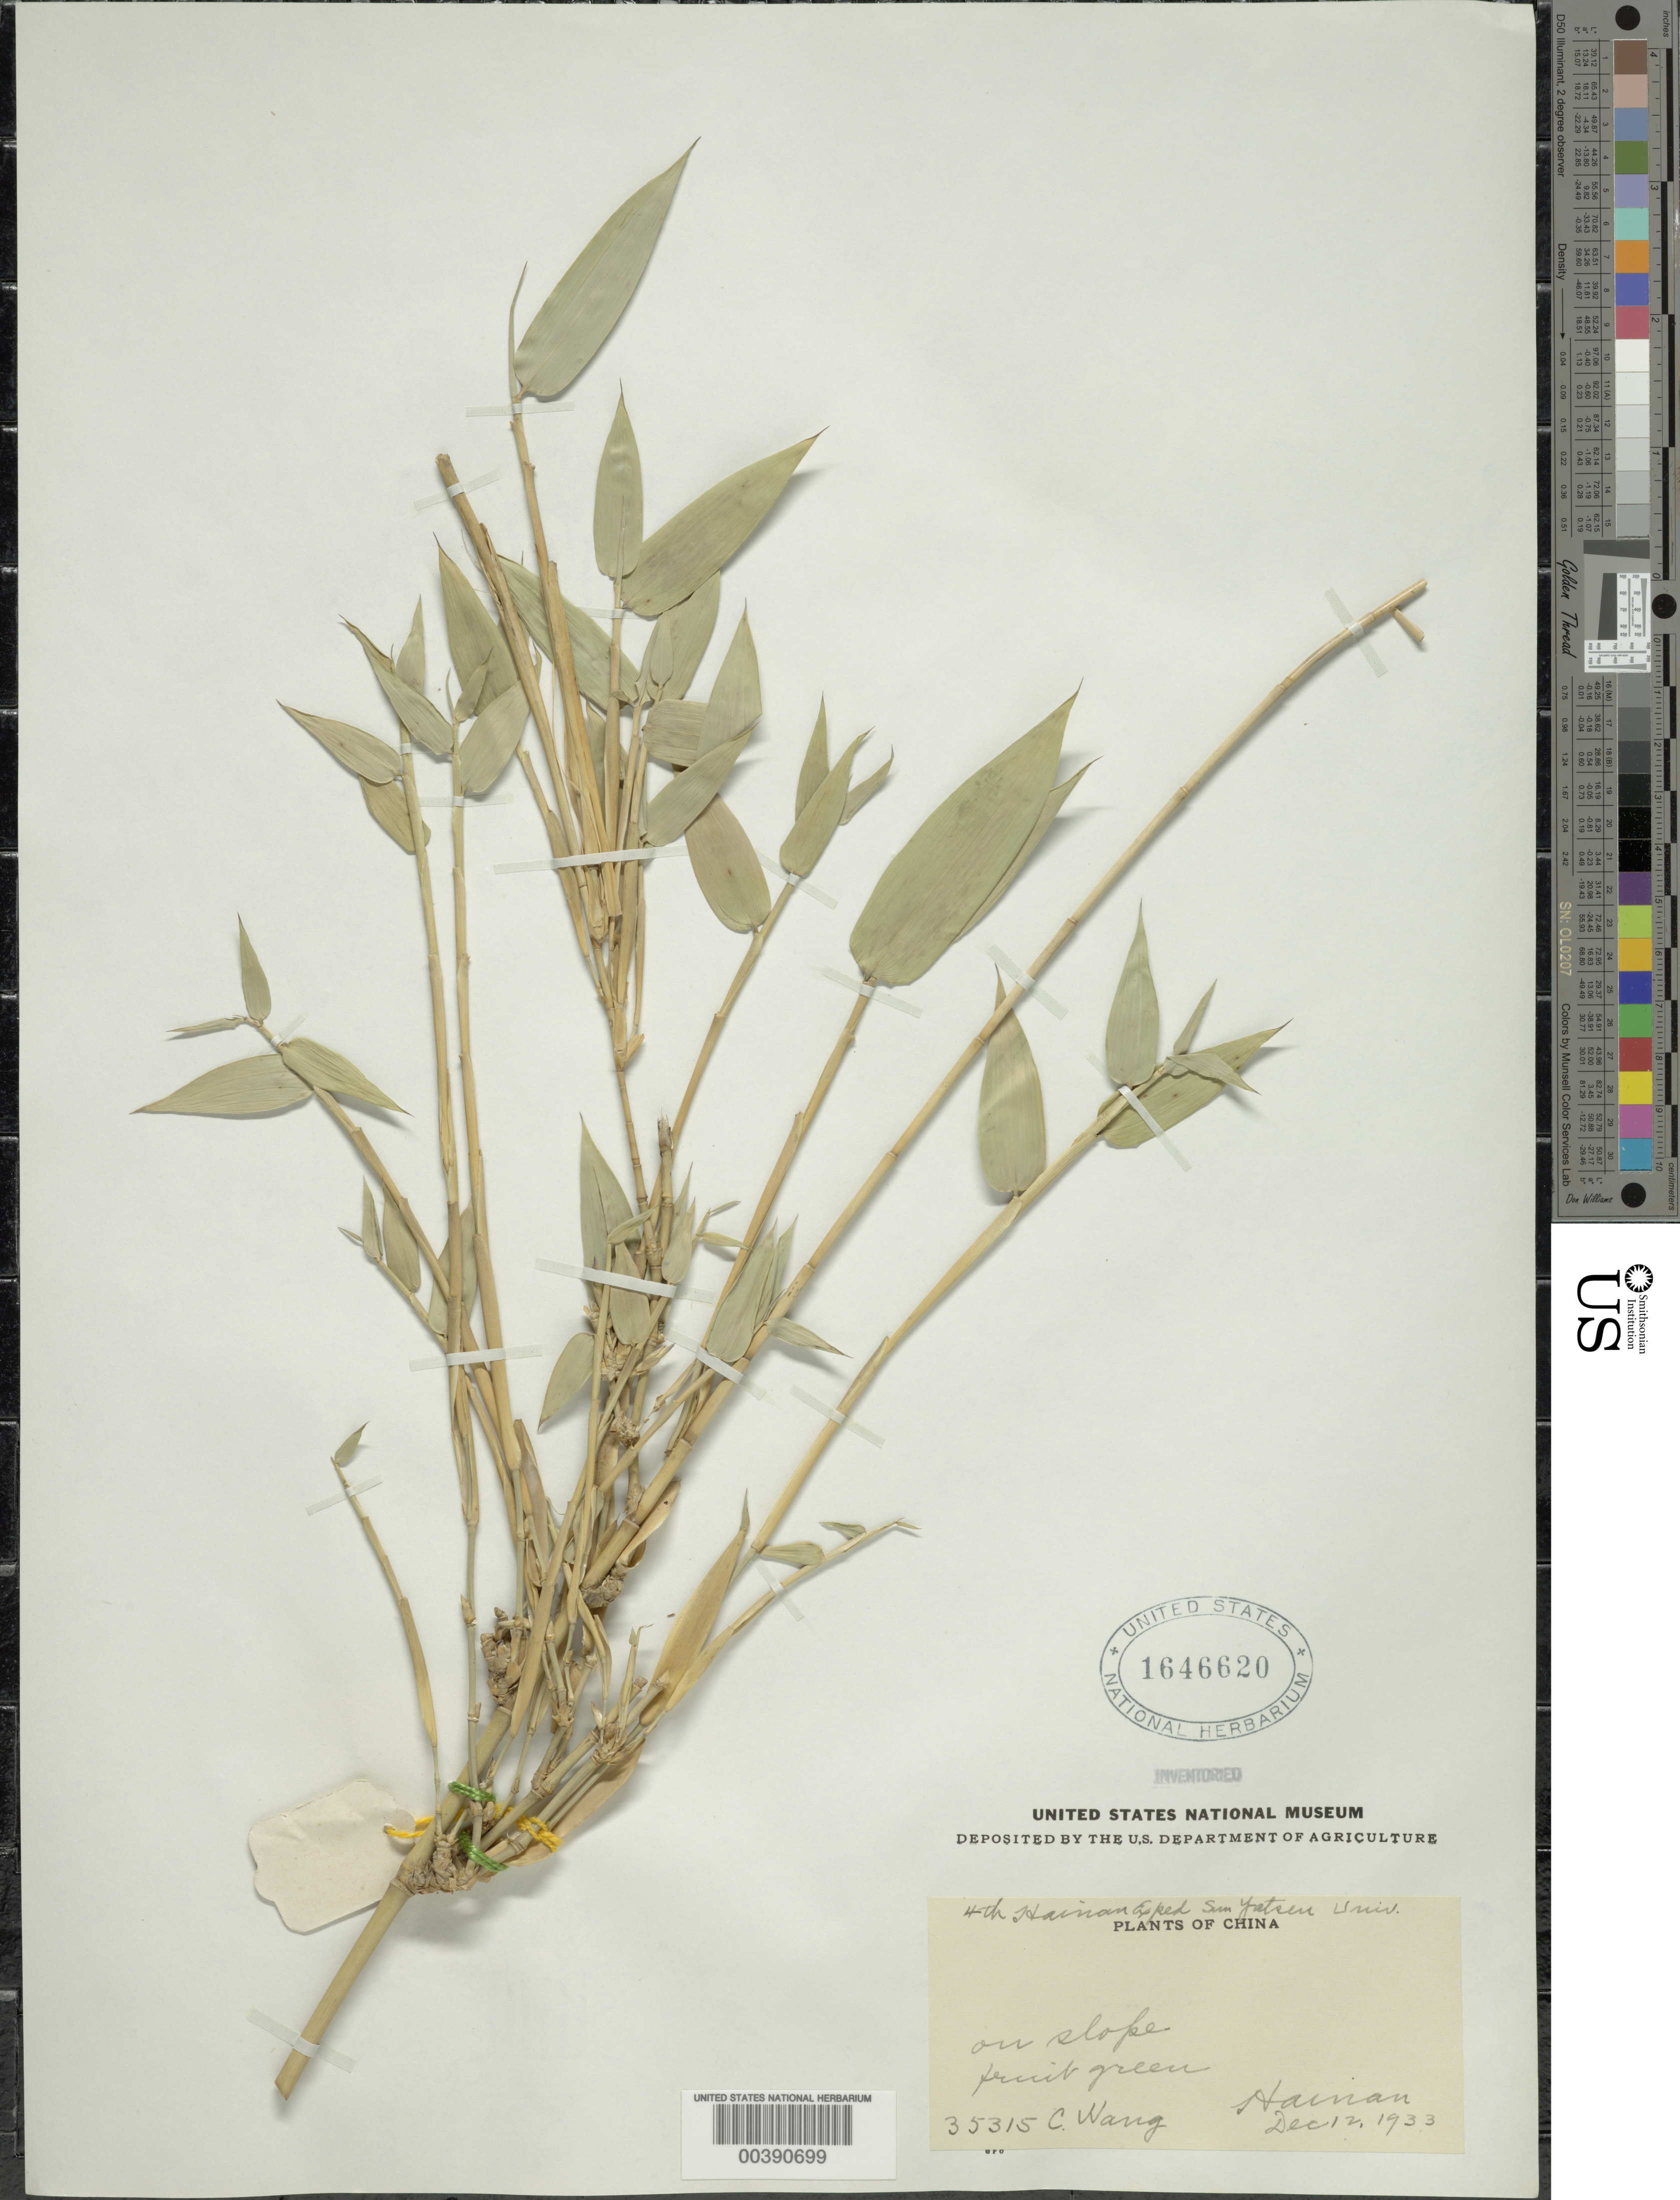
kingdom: Plantae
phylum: Tracheophyta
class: Liliopsida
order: Poales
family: Poaceae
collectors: C. Wang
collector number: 35315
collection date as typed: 12 Dec 1933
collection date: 1933-12-12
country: China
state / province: Hainan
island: Hainan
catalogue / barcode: US 1646620